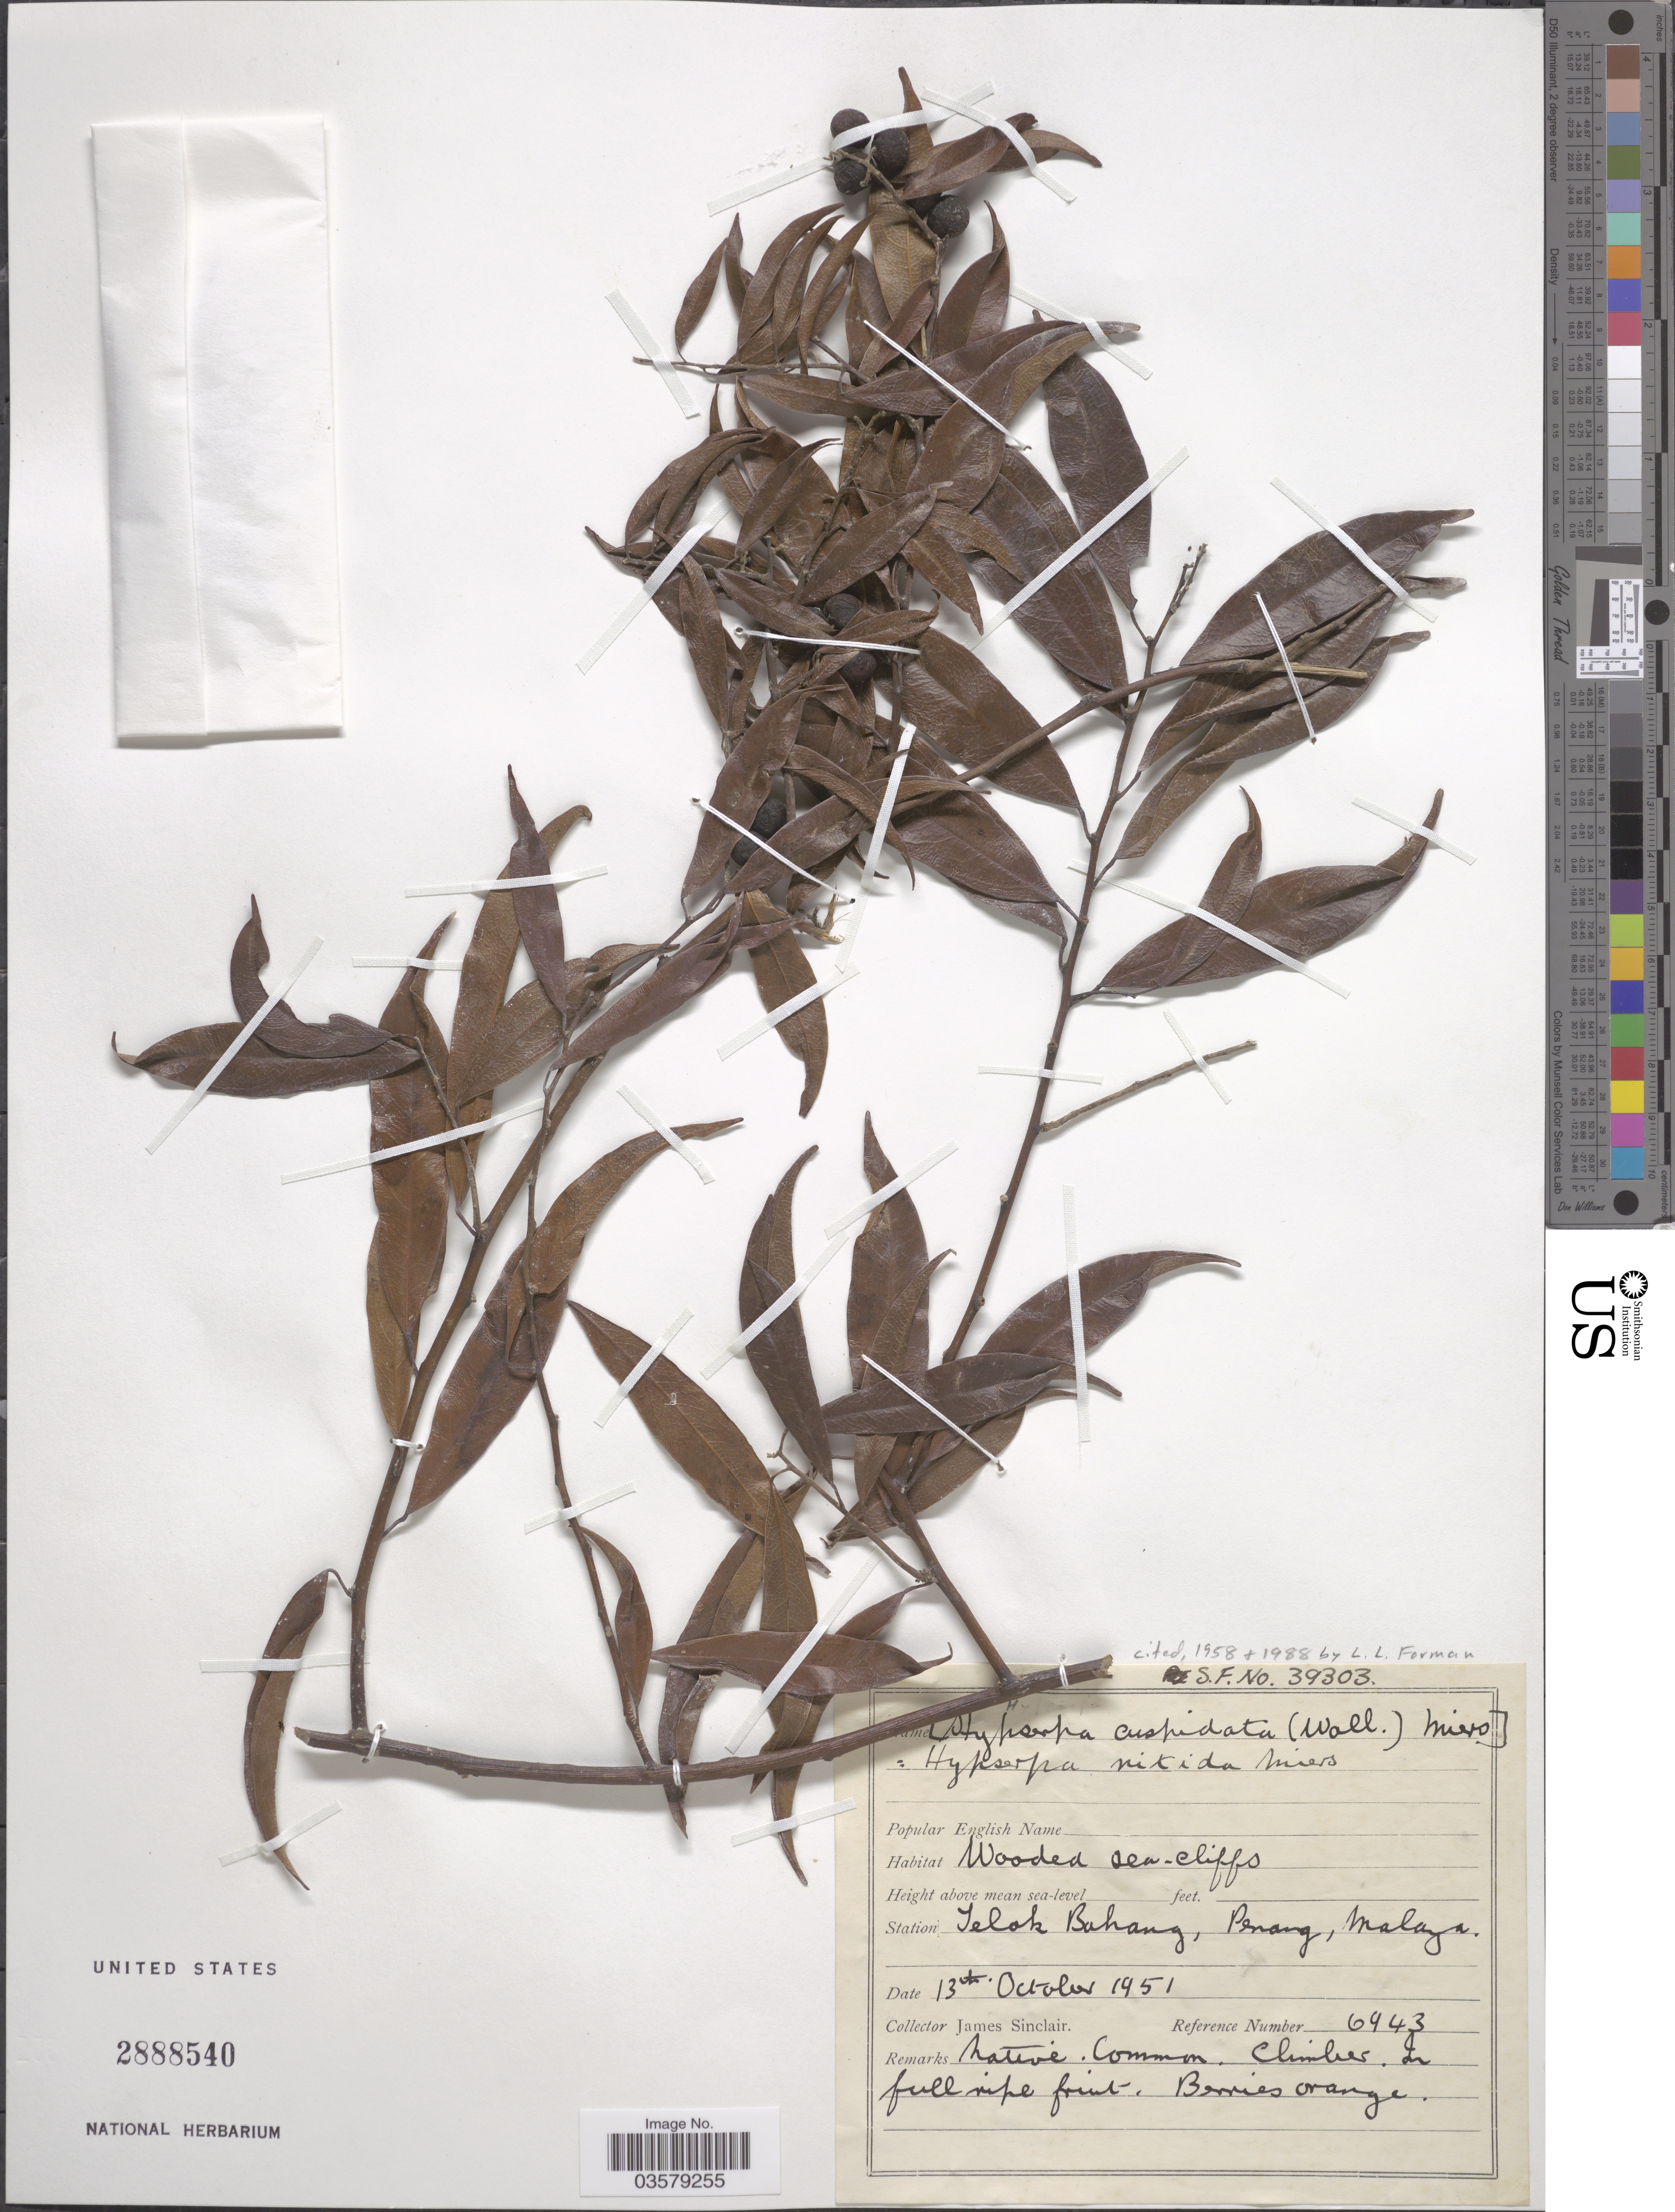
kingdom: Plantae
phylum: Tracheophyta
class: Magnoliopsida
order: Ranunculales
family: Menispermaceae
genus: Hypserpa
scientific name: Hypserpa nitida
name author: Miers ex Benth.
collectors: J. Sinclair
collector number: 6943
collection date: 1951-10-13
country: Malaysia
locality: Station Telok Bahang, Penang, Malaya.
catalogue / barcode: US 2888540